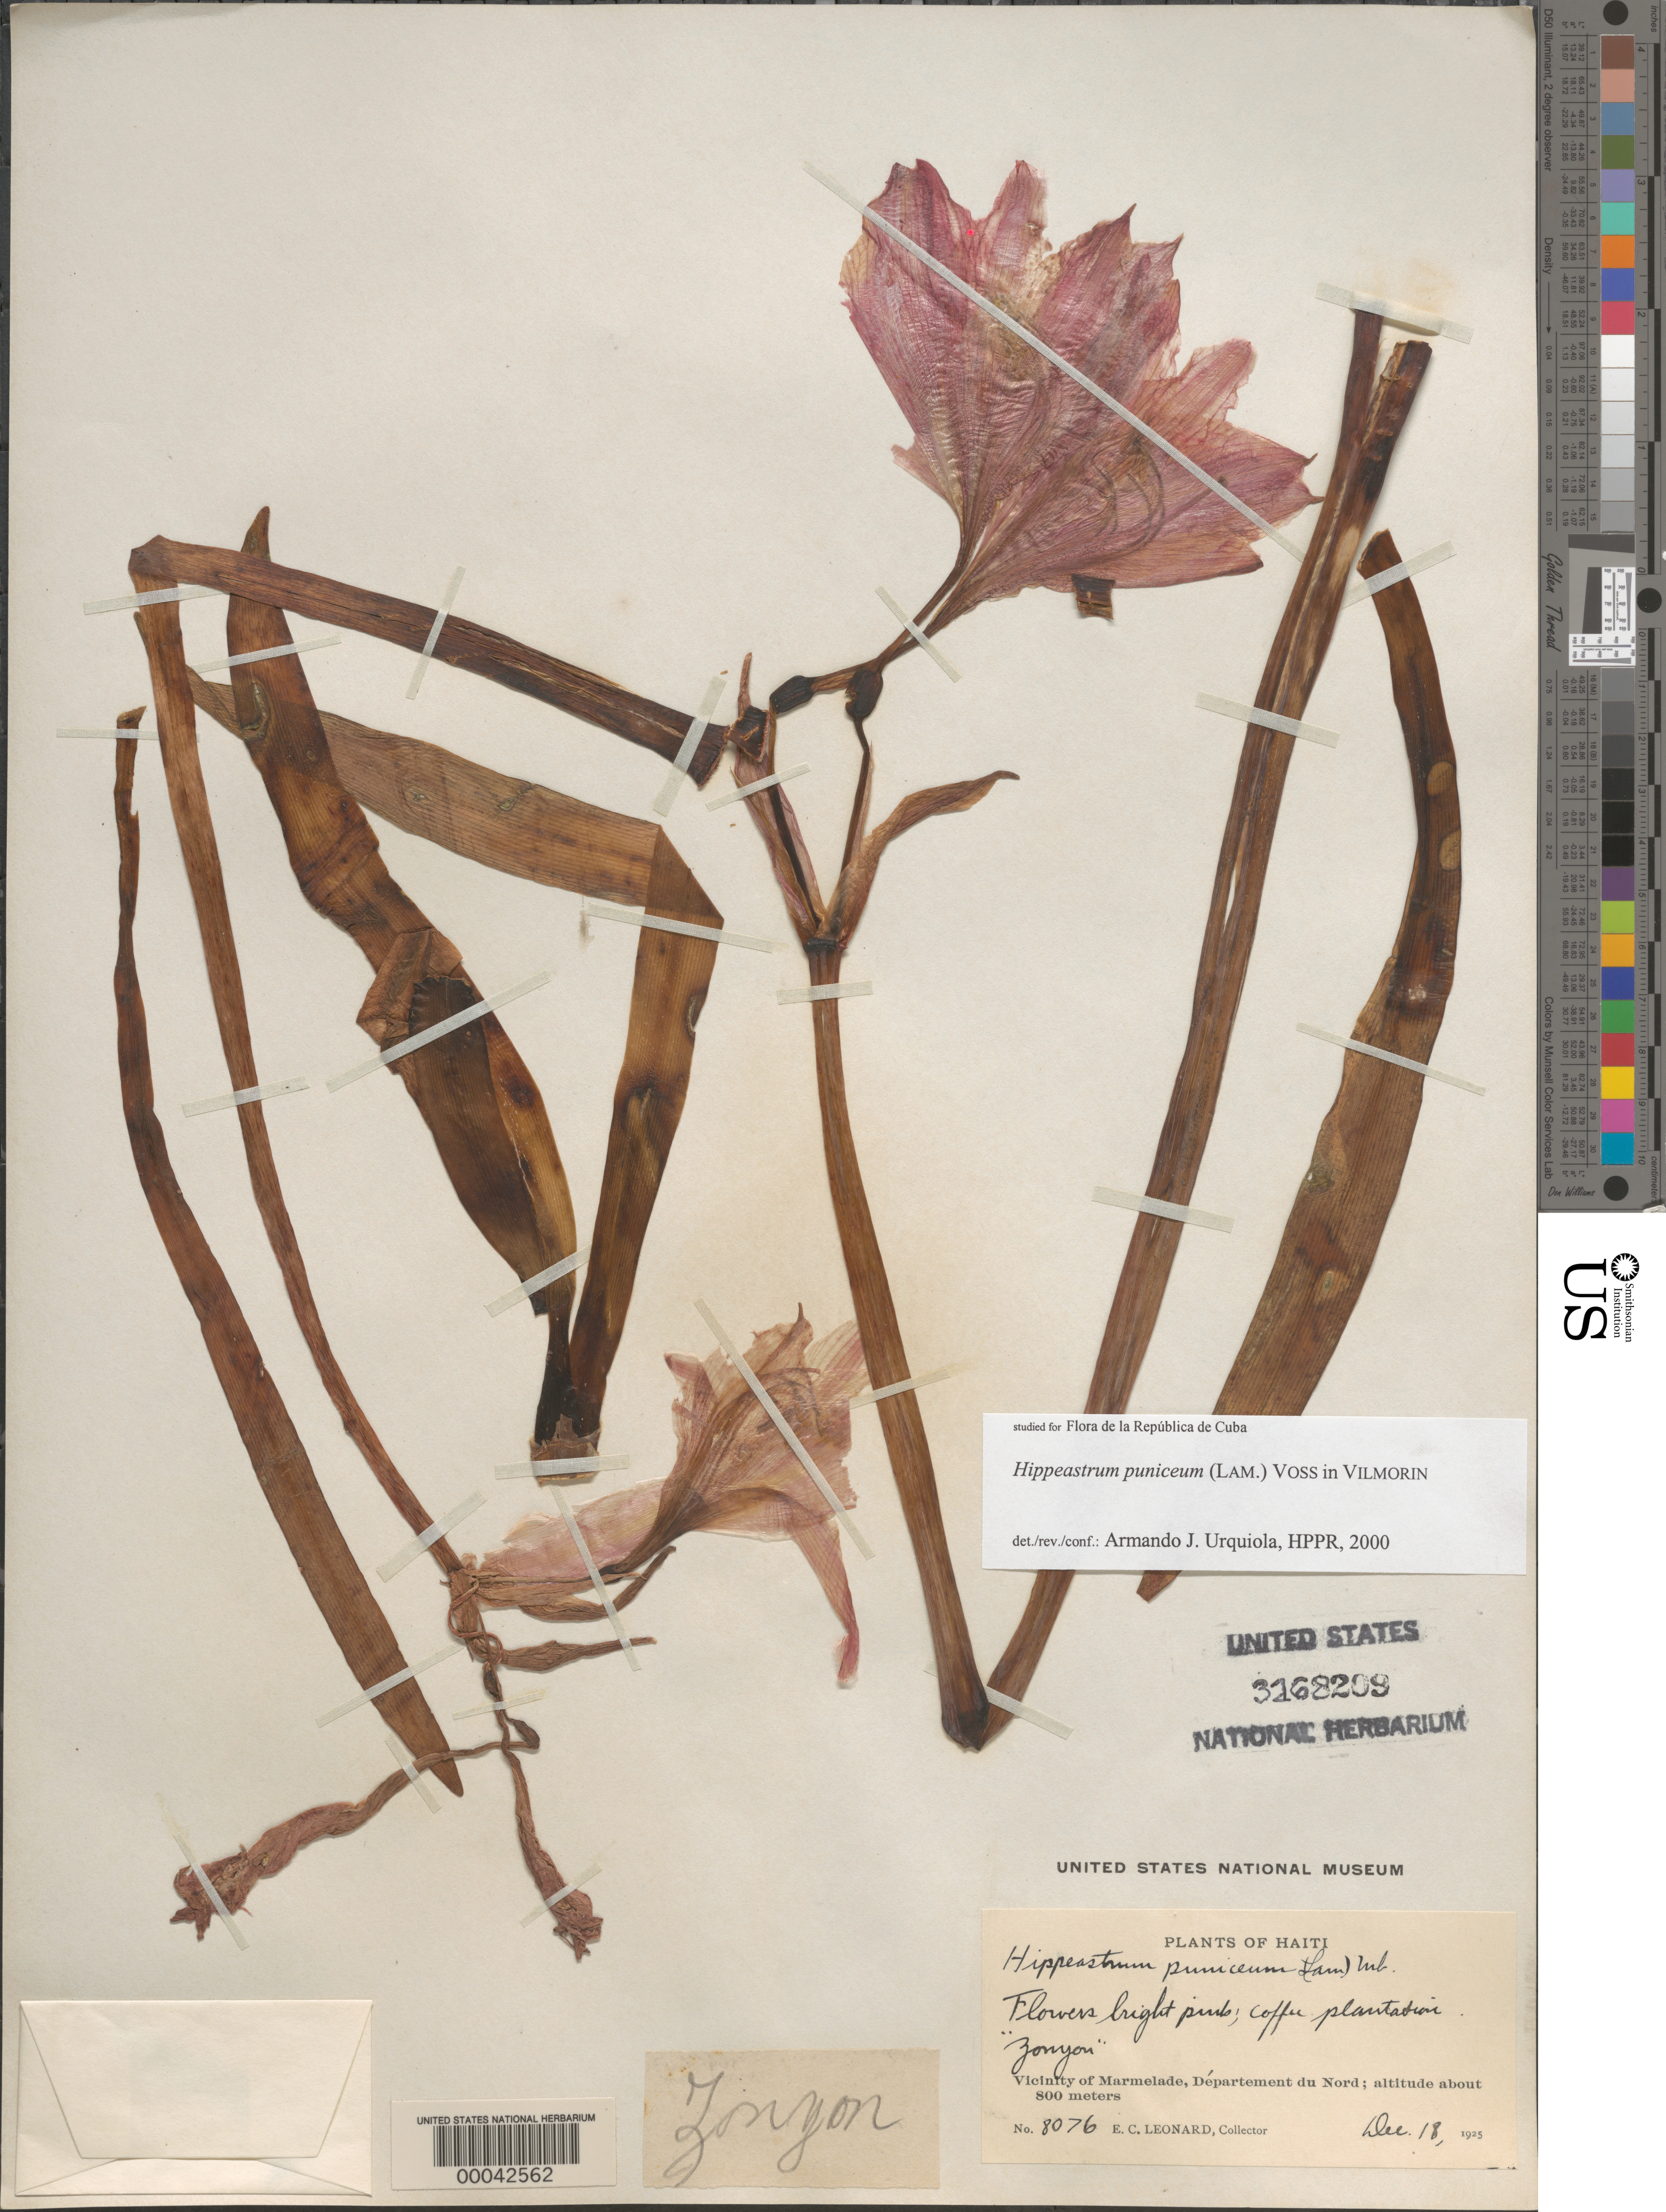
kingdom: Plantae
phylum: Tracheophyta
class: Liliopsida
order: Asparagales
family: Amaryllidaceae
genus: Hippeastrum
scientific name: Hippeastrum puniceum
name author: (Lam.) Voss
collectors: E. C. Leonard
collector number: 8076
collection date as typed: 18 Dec 1925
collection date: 1925-12-18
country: Haiti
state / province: Nord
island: Hispaniola Island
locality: Vicinity of marmelade, coffee plantation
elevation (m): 800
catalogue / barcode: US 3168209